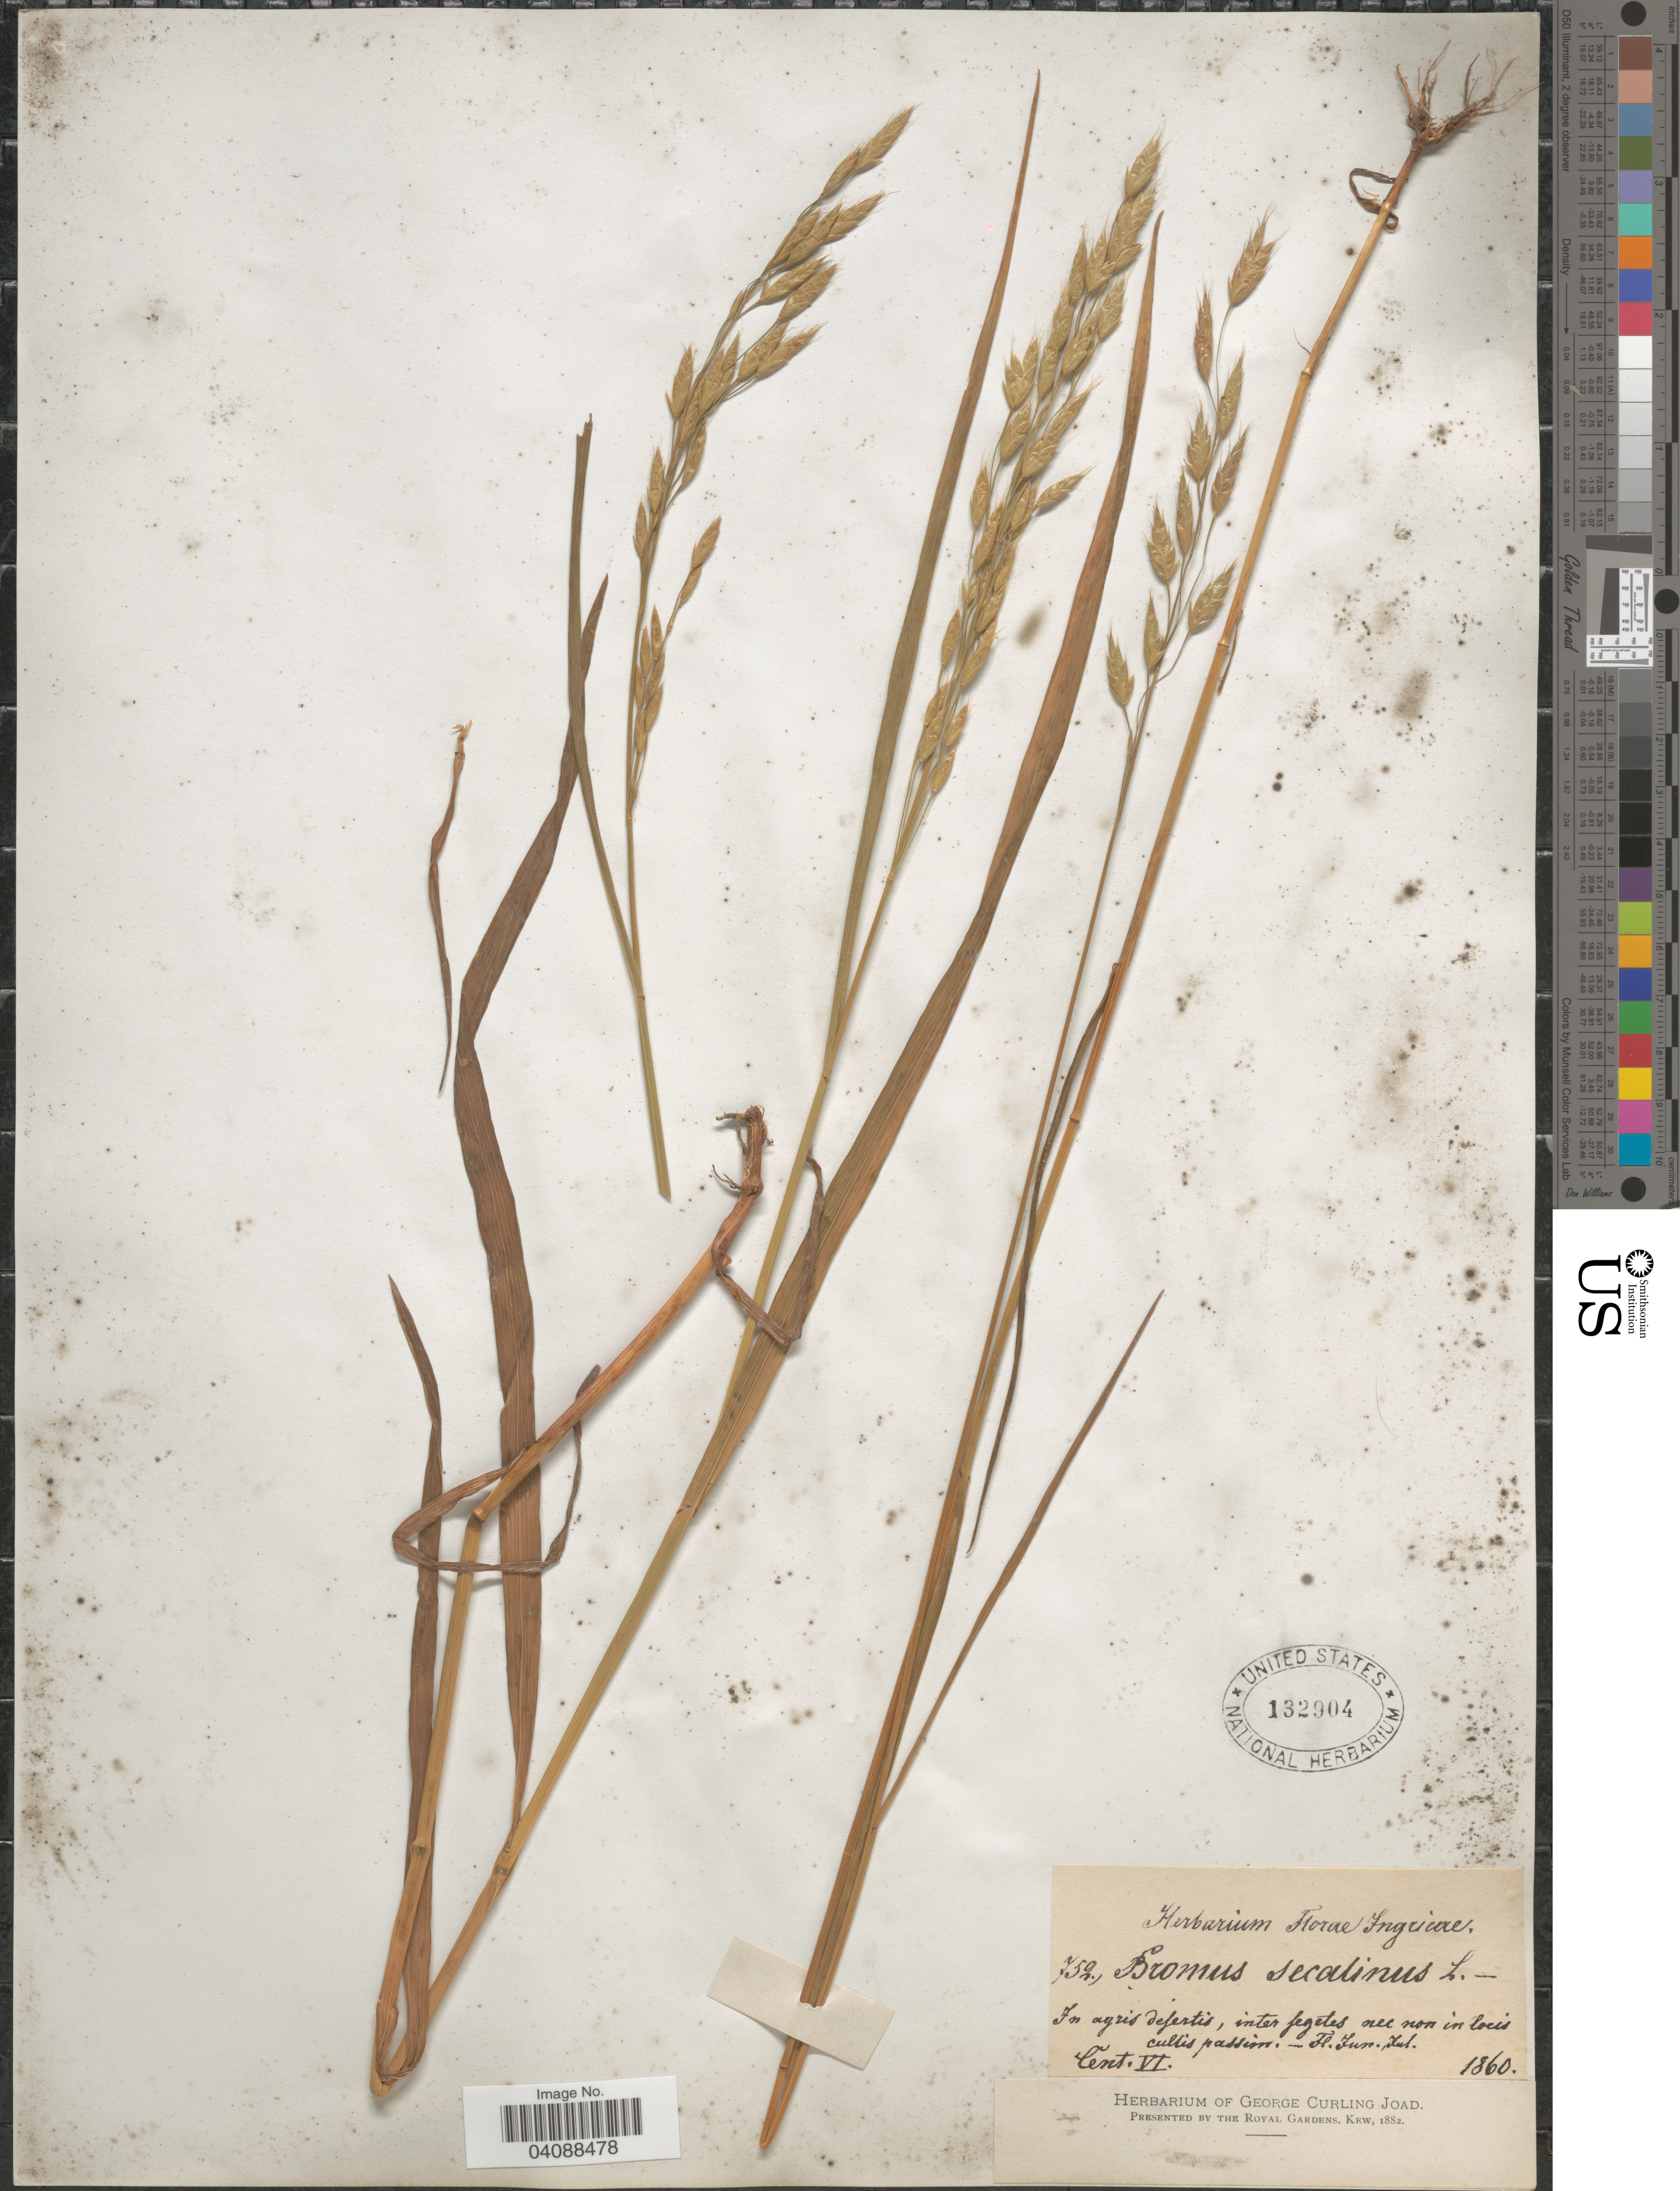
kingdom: Plantae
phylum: Tracheophyta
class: Liliopsida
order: Poales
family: Poaceae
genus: Bromus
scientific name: Bromus secalinus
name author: L.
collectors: ex herb. Florae Ingricae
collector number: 752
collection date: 1860-06/1860-07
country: Ukraine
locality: In agris desertis, inter fegetes nec non in locis cultis passim.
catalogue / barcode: US 132904